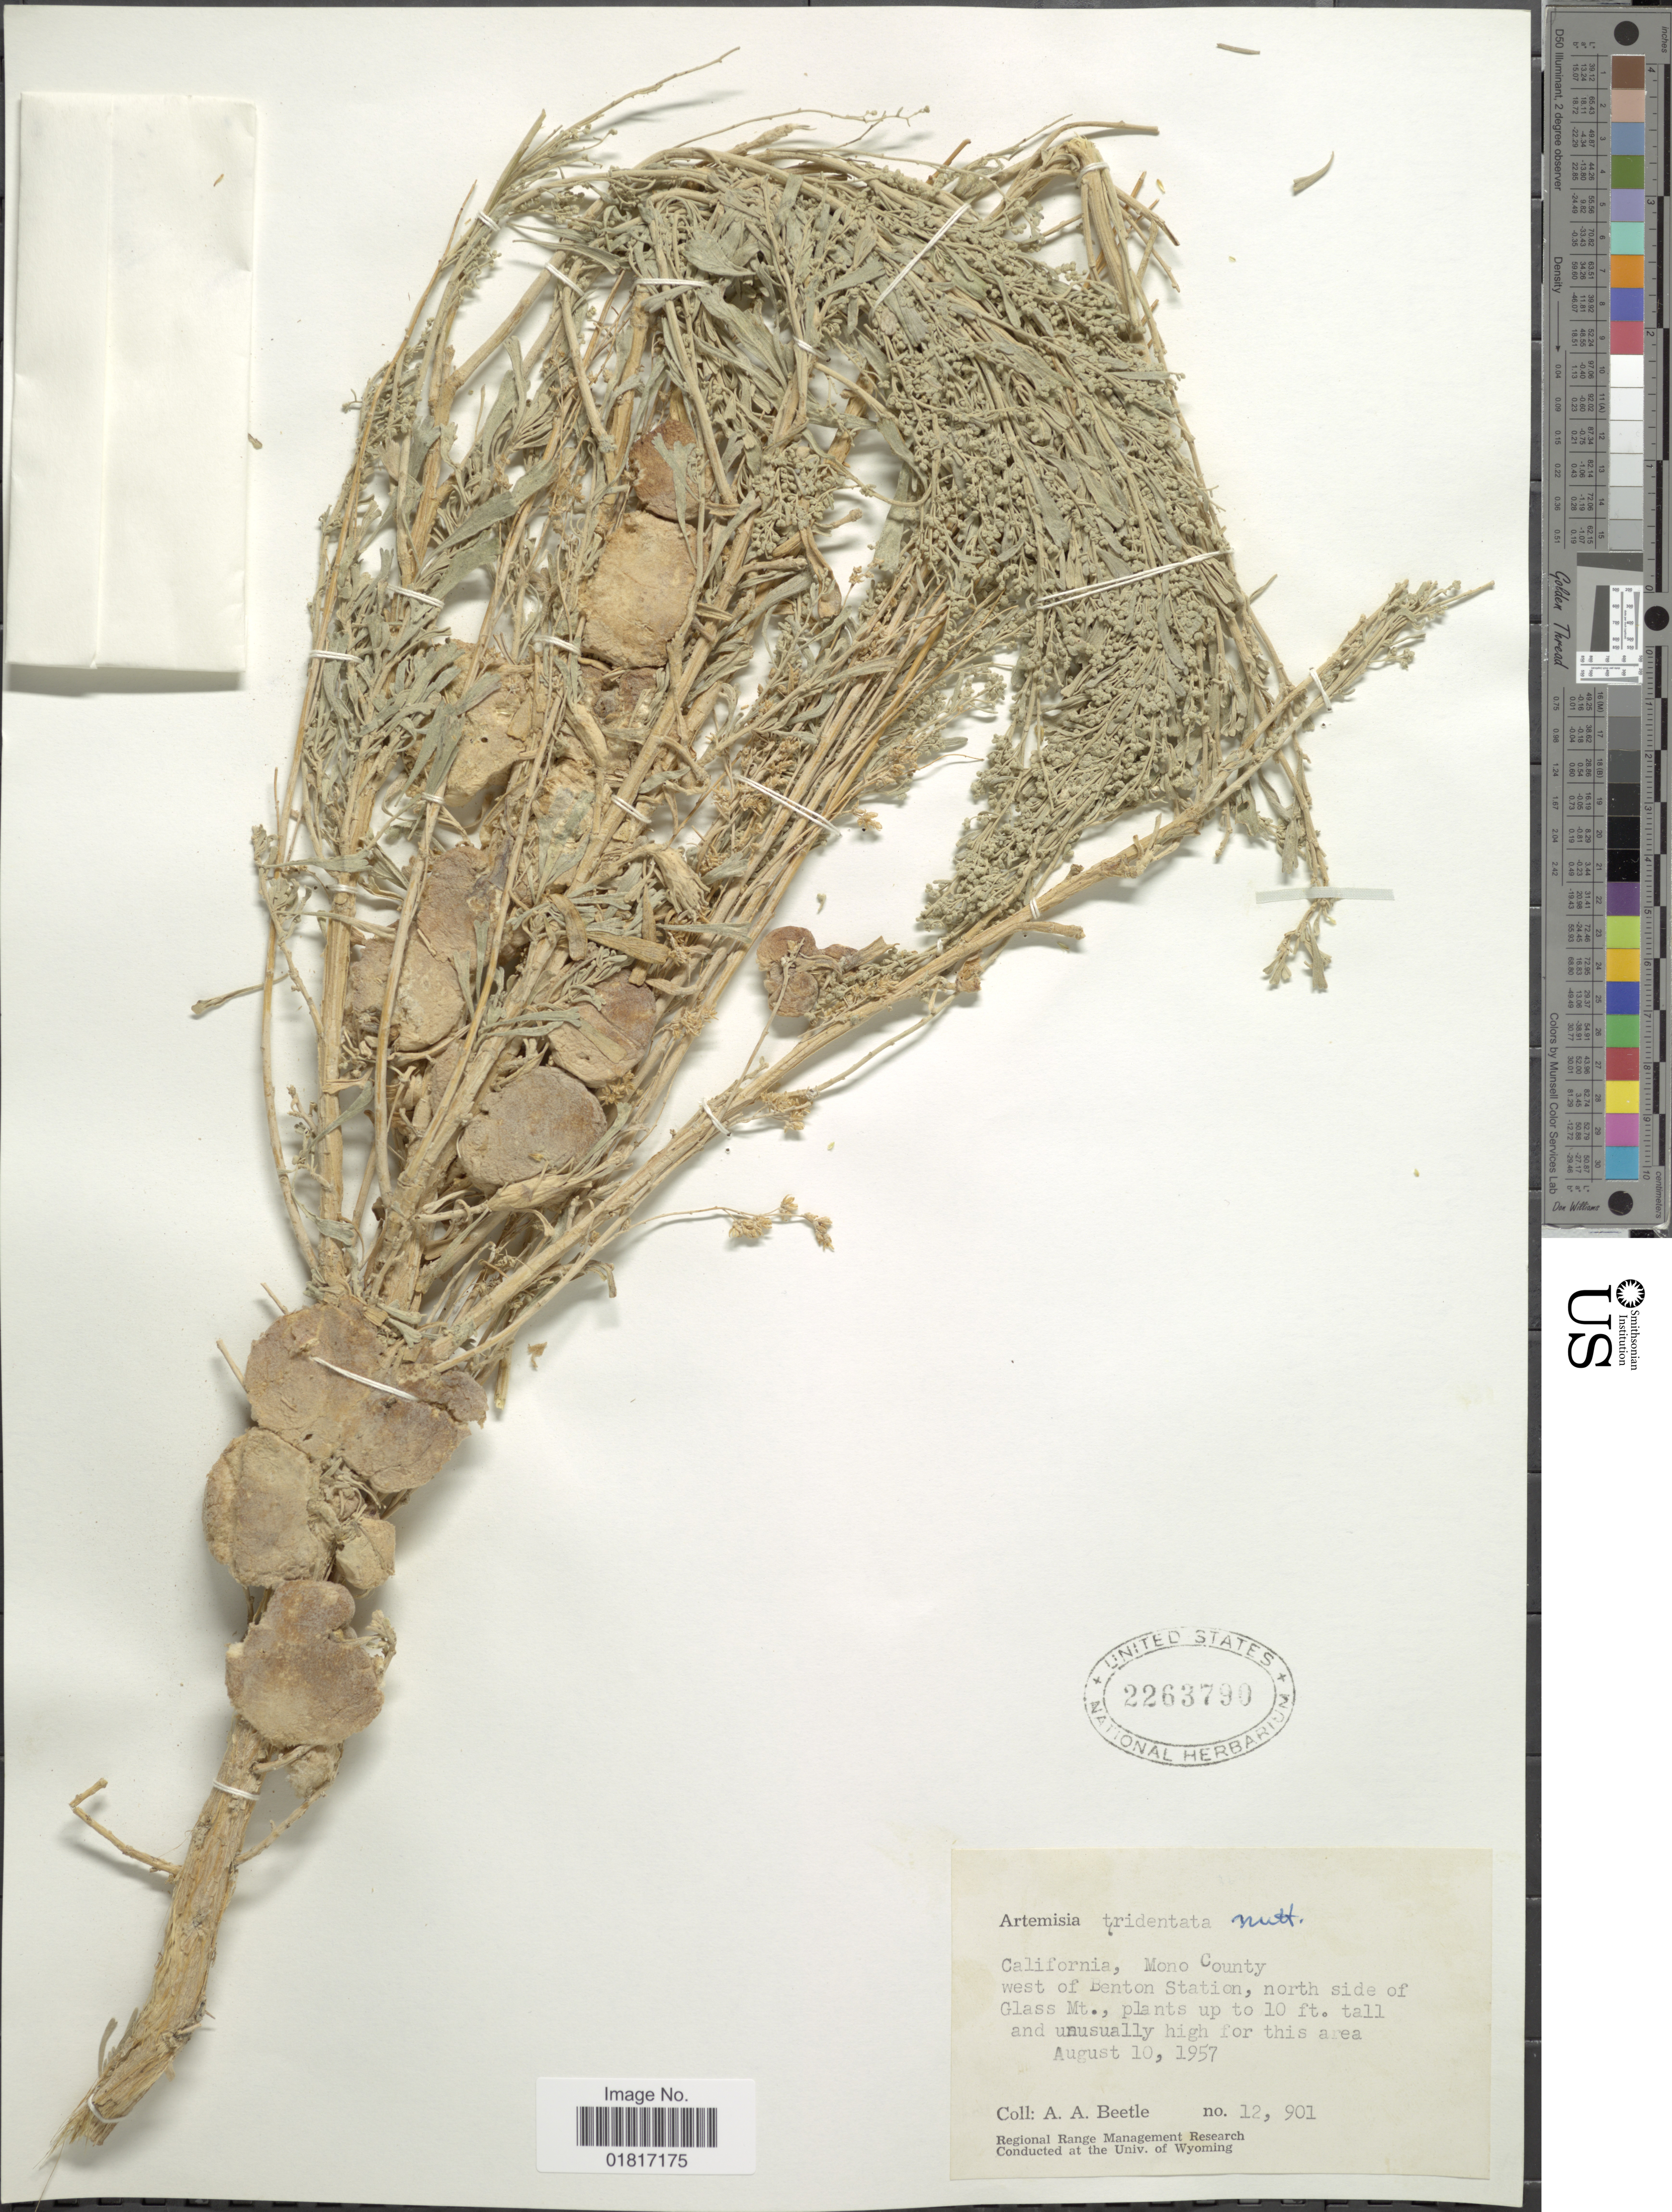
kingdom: Plantae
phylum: Tracheophyta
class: Magnoliopsida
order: Asterales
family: Asteraceae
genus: Artemisia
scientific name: Artemisia tridentata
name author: Nutt.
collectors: A. A. Beetle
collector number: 12901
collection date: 1957-08-10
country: United States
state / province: California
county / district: Mono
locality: Mono County west of Benton Station, north side of Glass Mt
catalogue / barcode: US 2263790